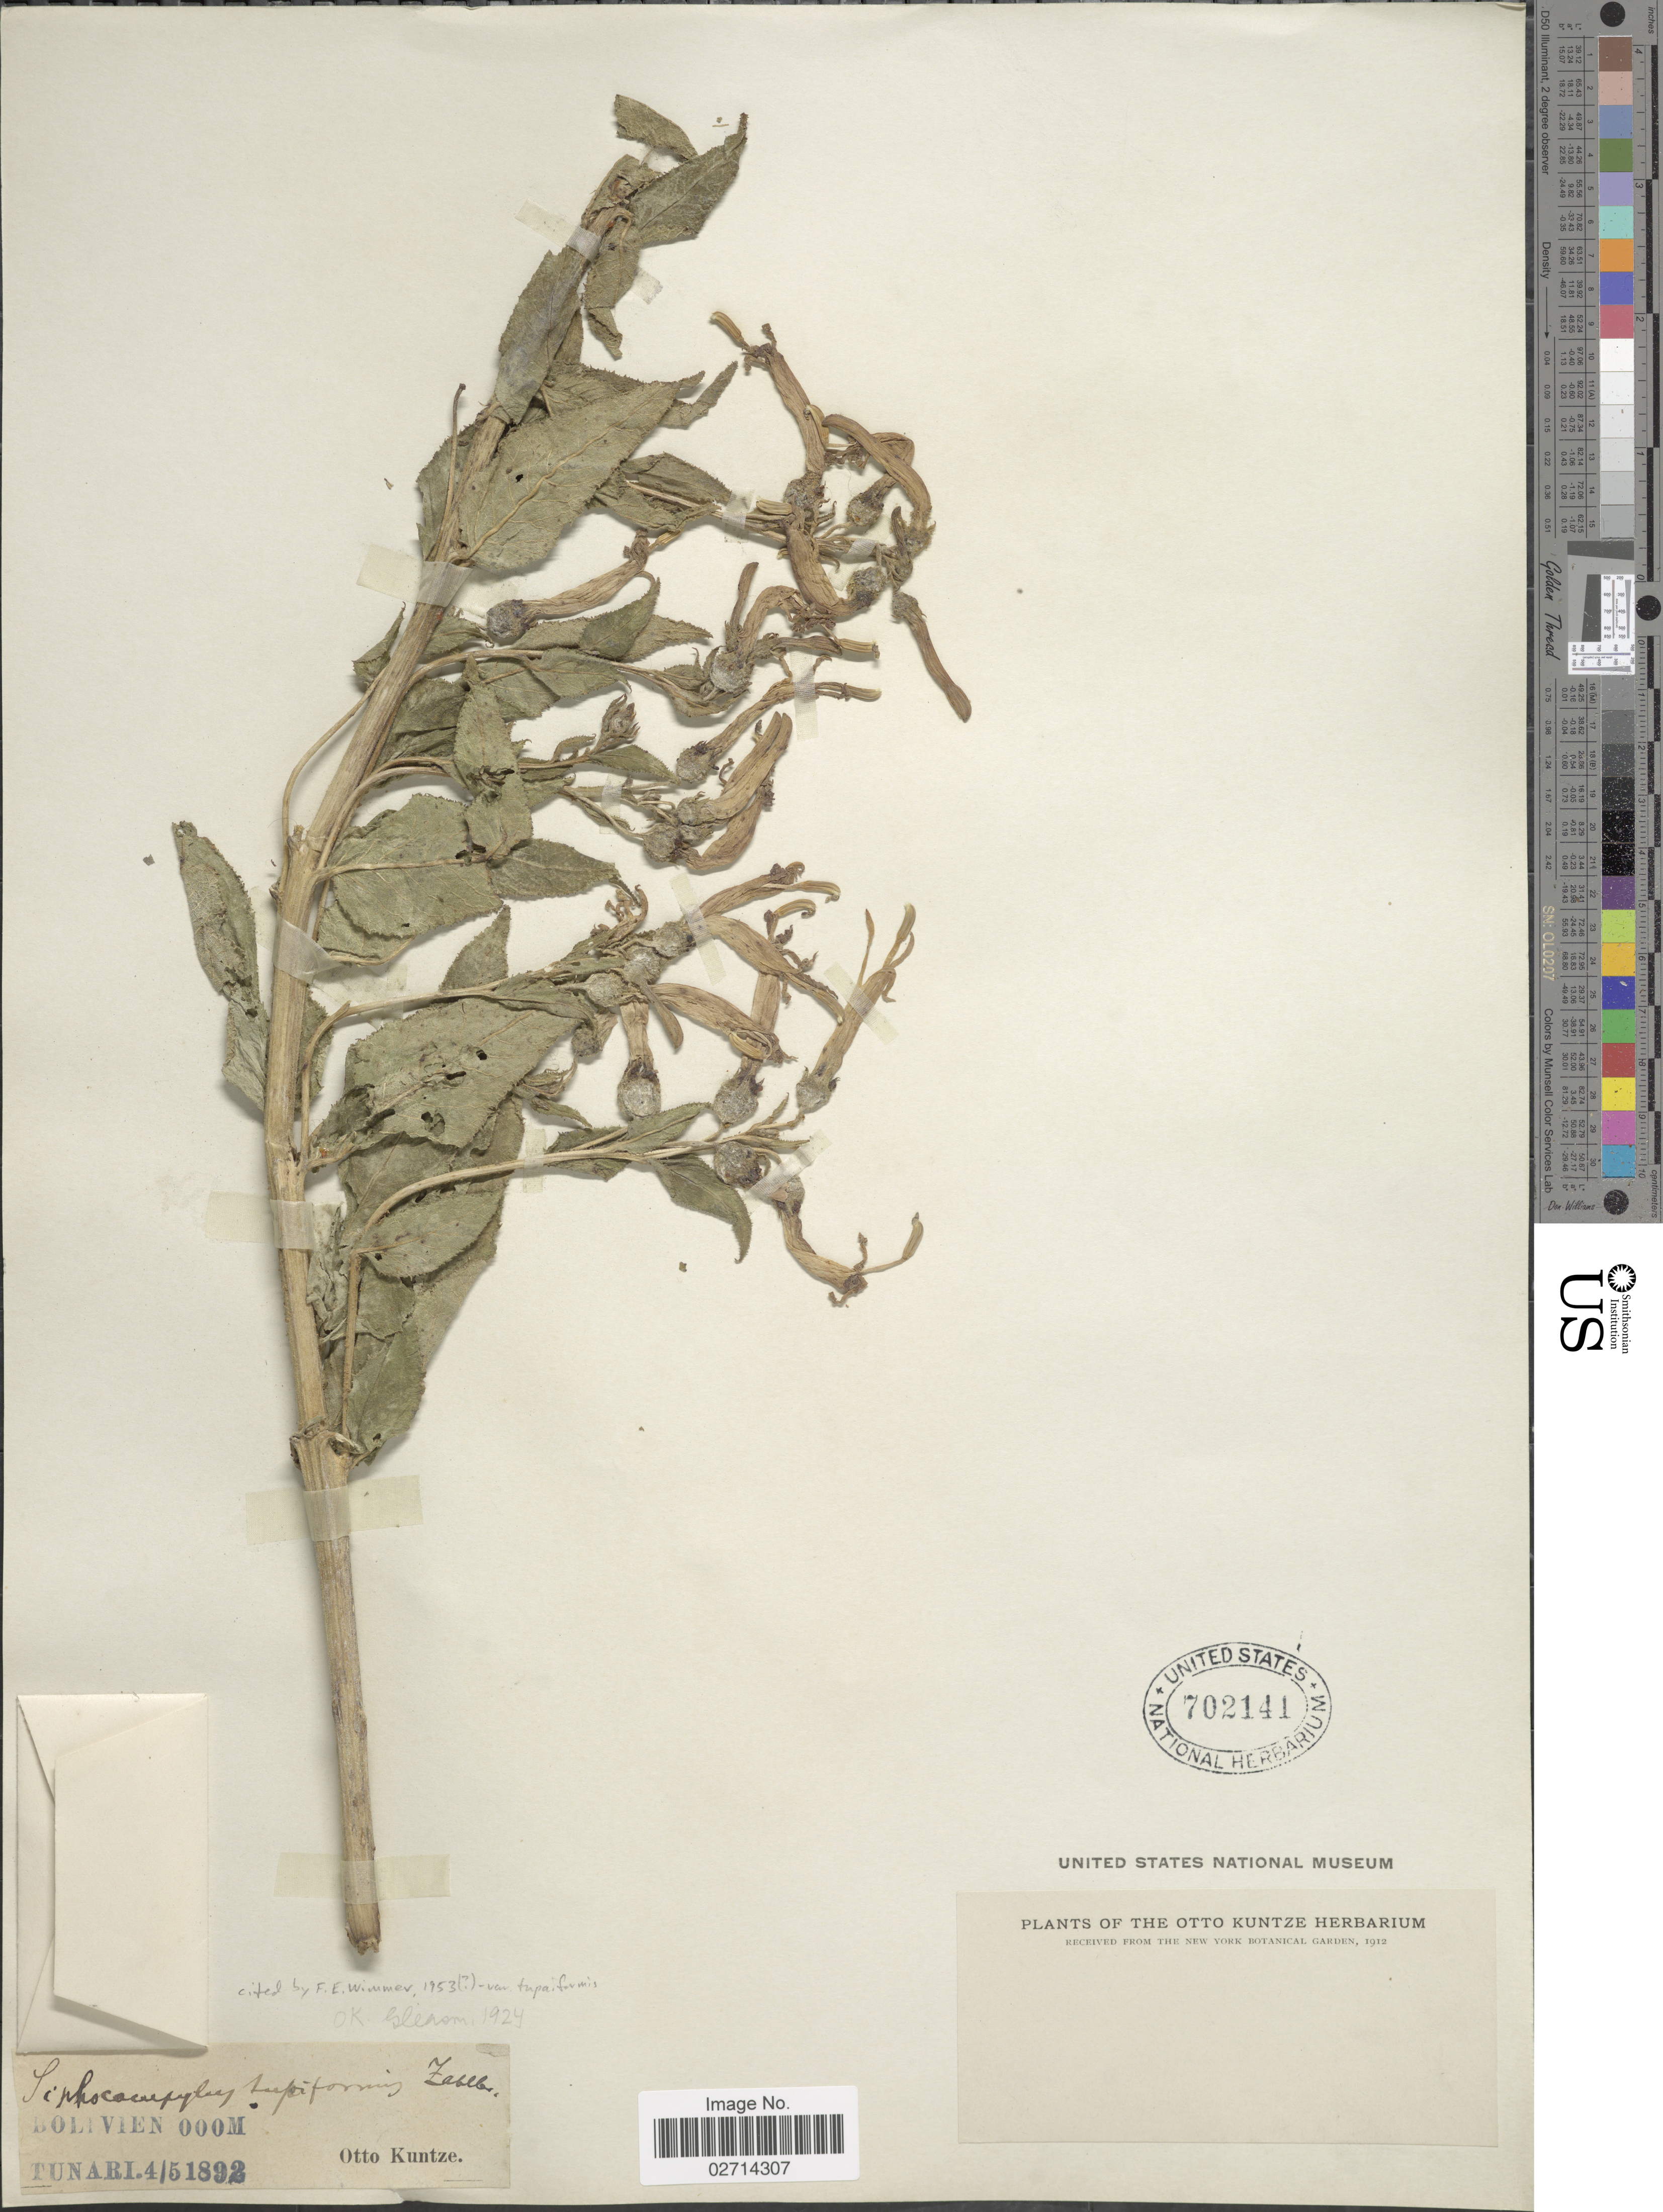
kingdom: Plantae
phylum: Tracheophyta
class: Magnoliopsida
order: Asterales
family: Campanulaceae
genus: Siphocampylus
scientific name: Siphocampylus tupaeformis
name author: Zahlbr.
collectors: C.E.O. Kuntze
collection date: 1892-05-04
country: Bolivia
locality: Tunari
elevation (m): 4100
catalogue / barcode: US 702141